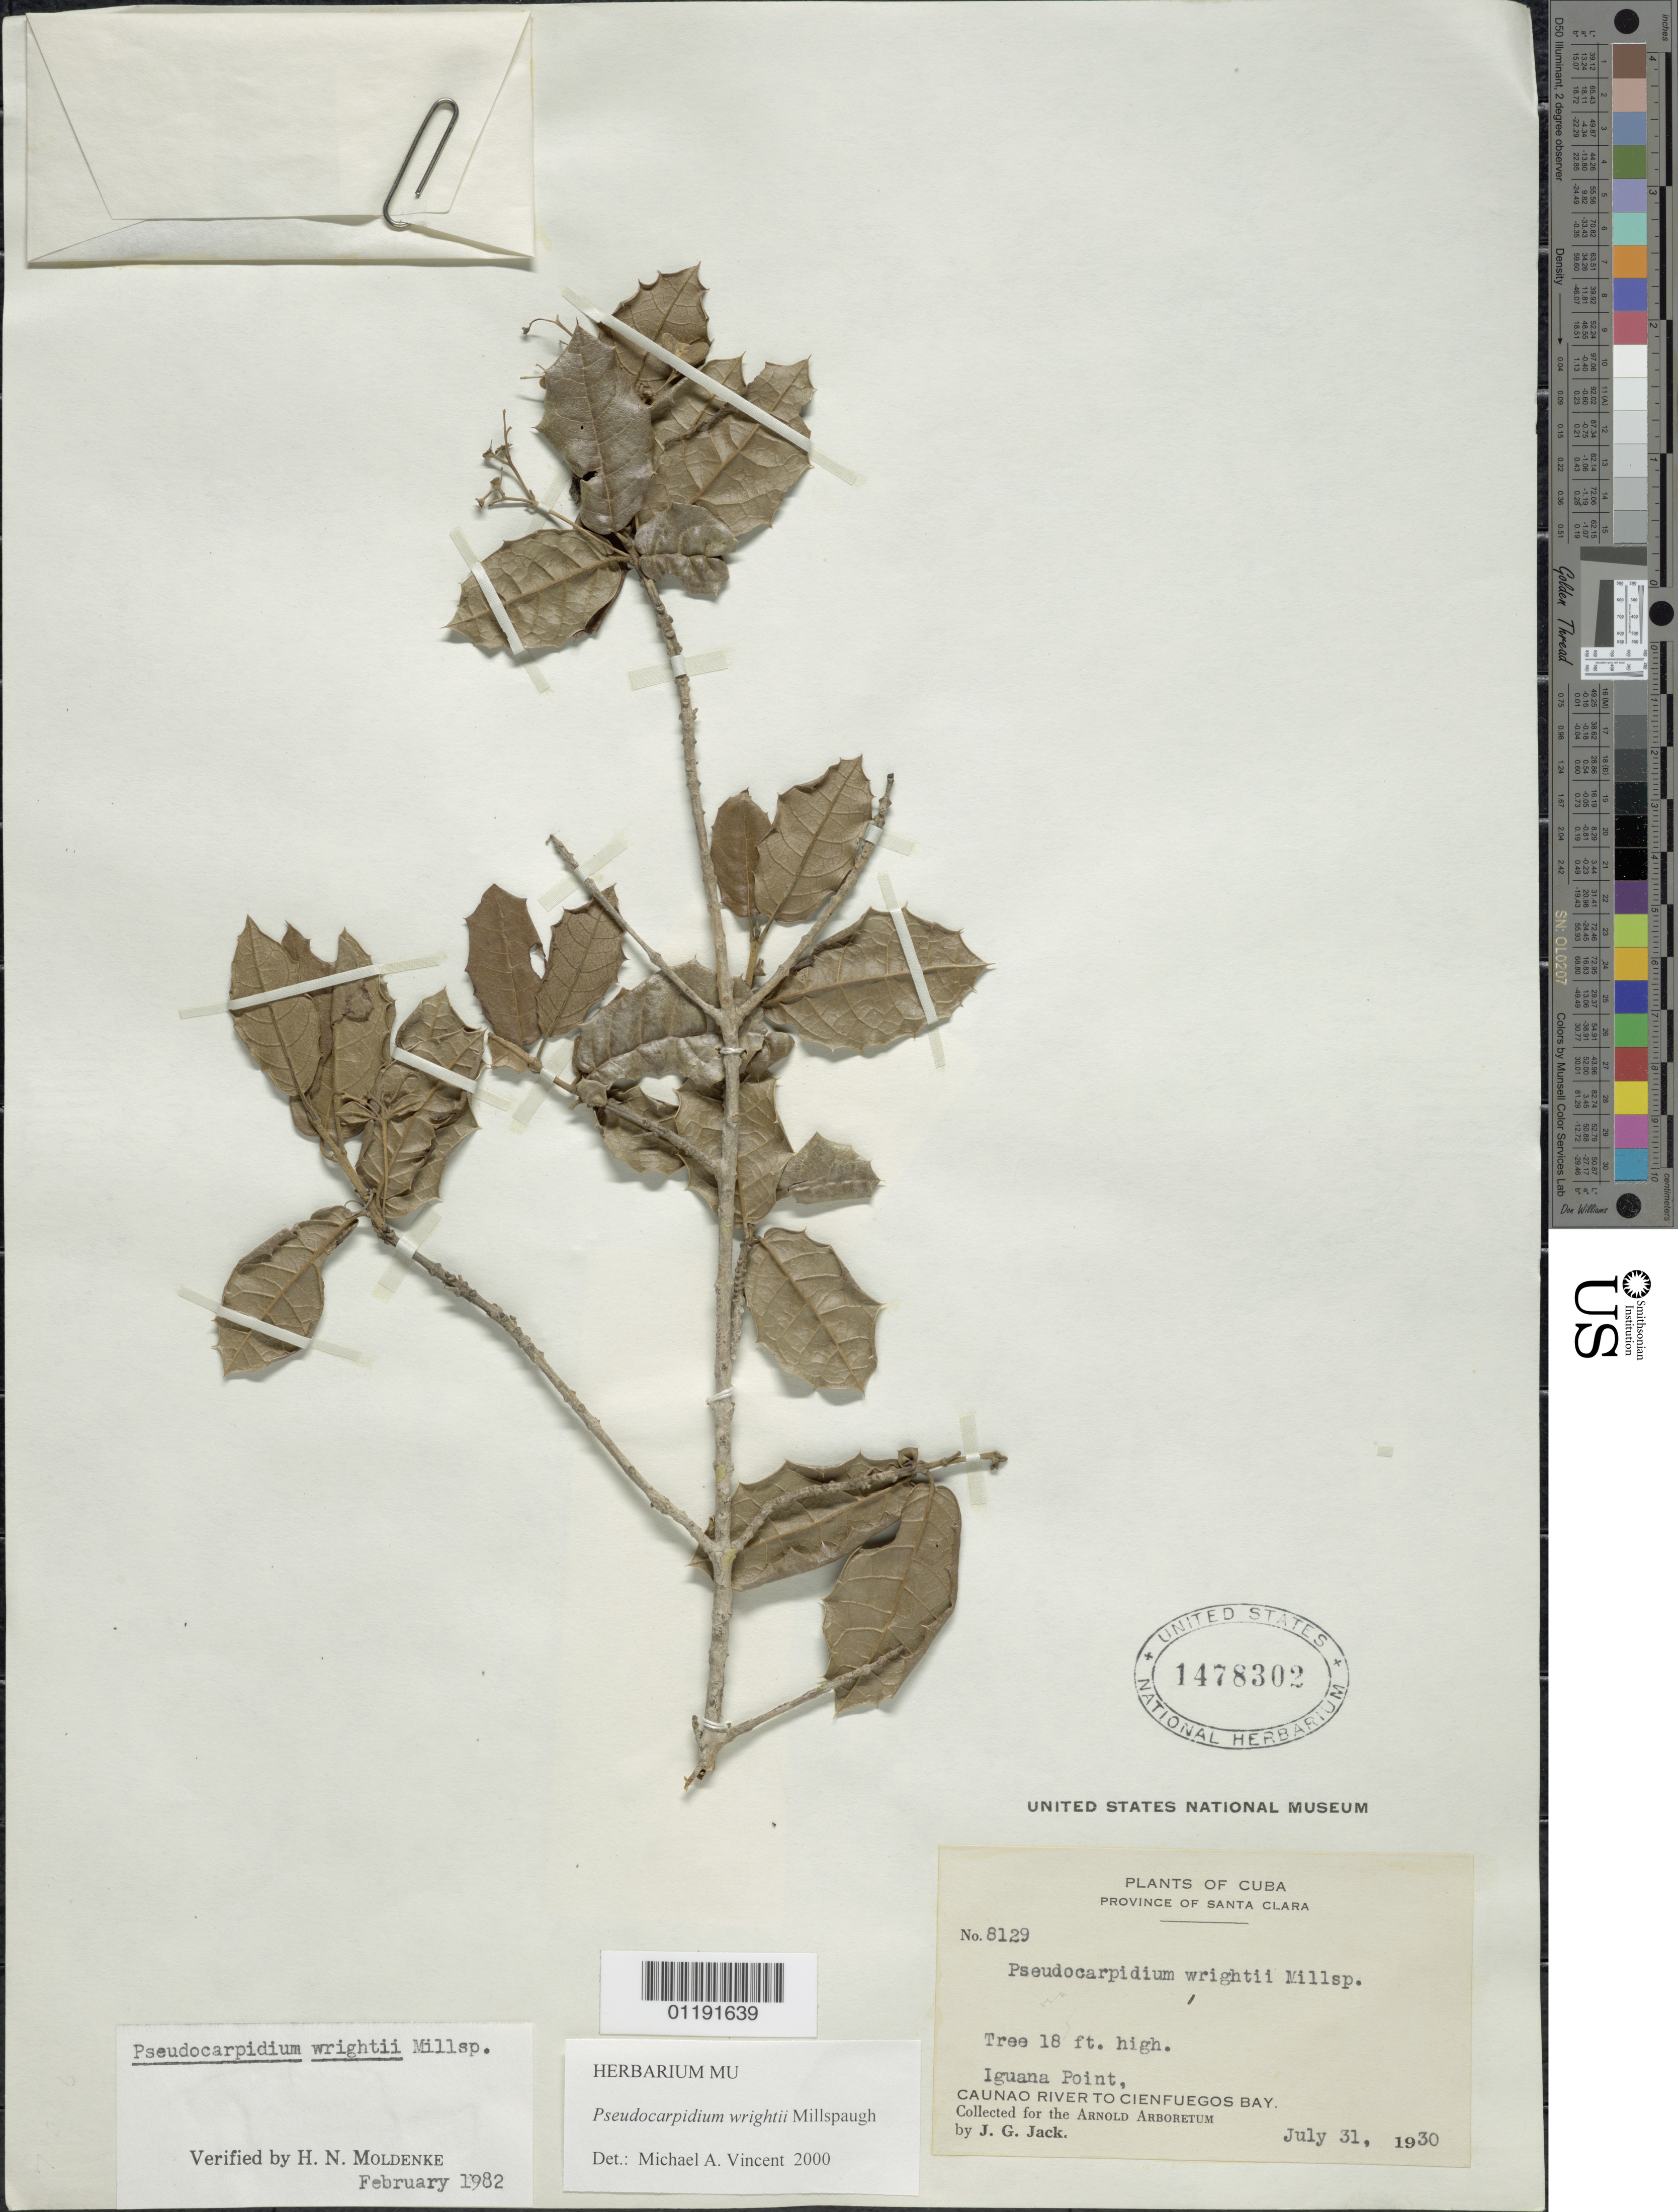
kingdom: Plantae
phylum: Tracheophyta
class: Magnoliopsida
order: Lamiales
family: Lamiaceae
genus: Pseudocarpidium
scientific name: Pseudocarpidium wrightii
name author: Millsp.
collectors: J. G. Jack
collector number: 8129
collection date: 1930-07-31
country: Cuba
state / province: Santa Clara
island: Cuba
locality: Iguana Point, Caunao River to Cienfuegos Bay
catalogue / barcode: US 1478302